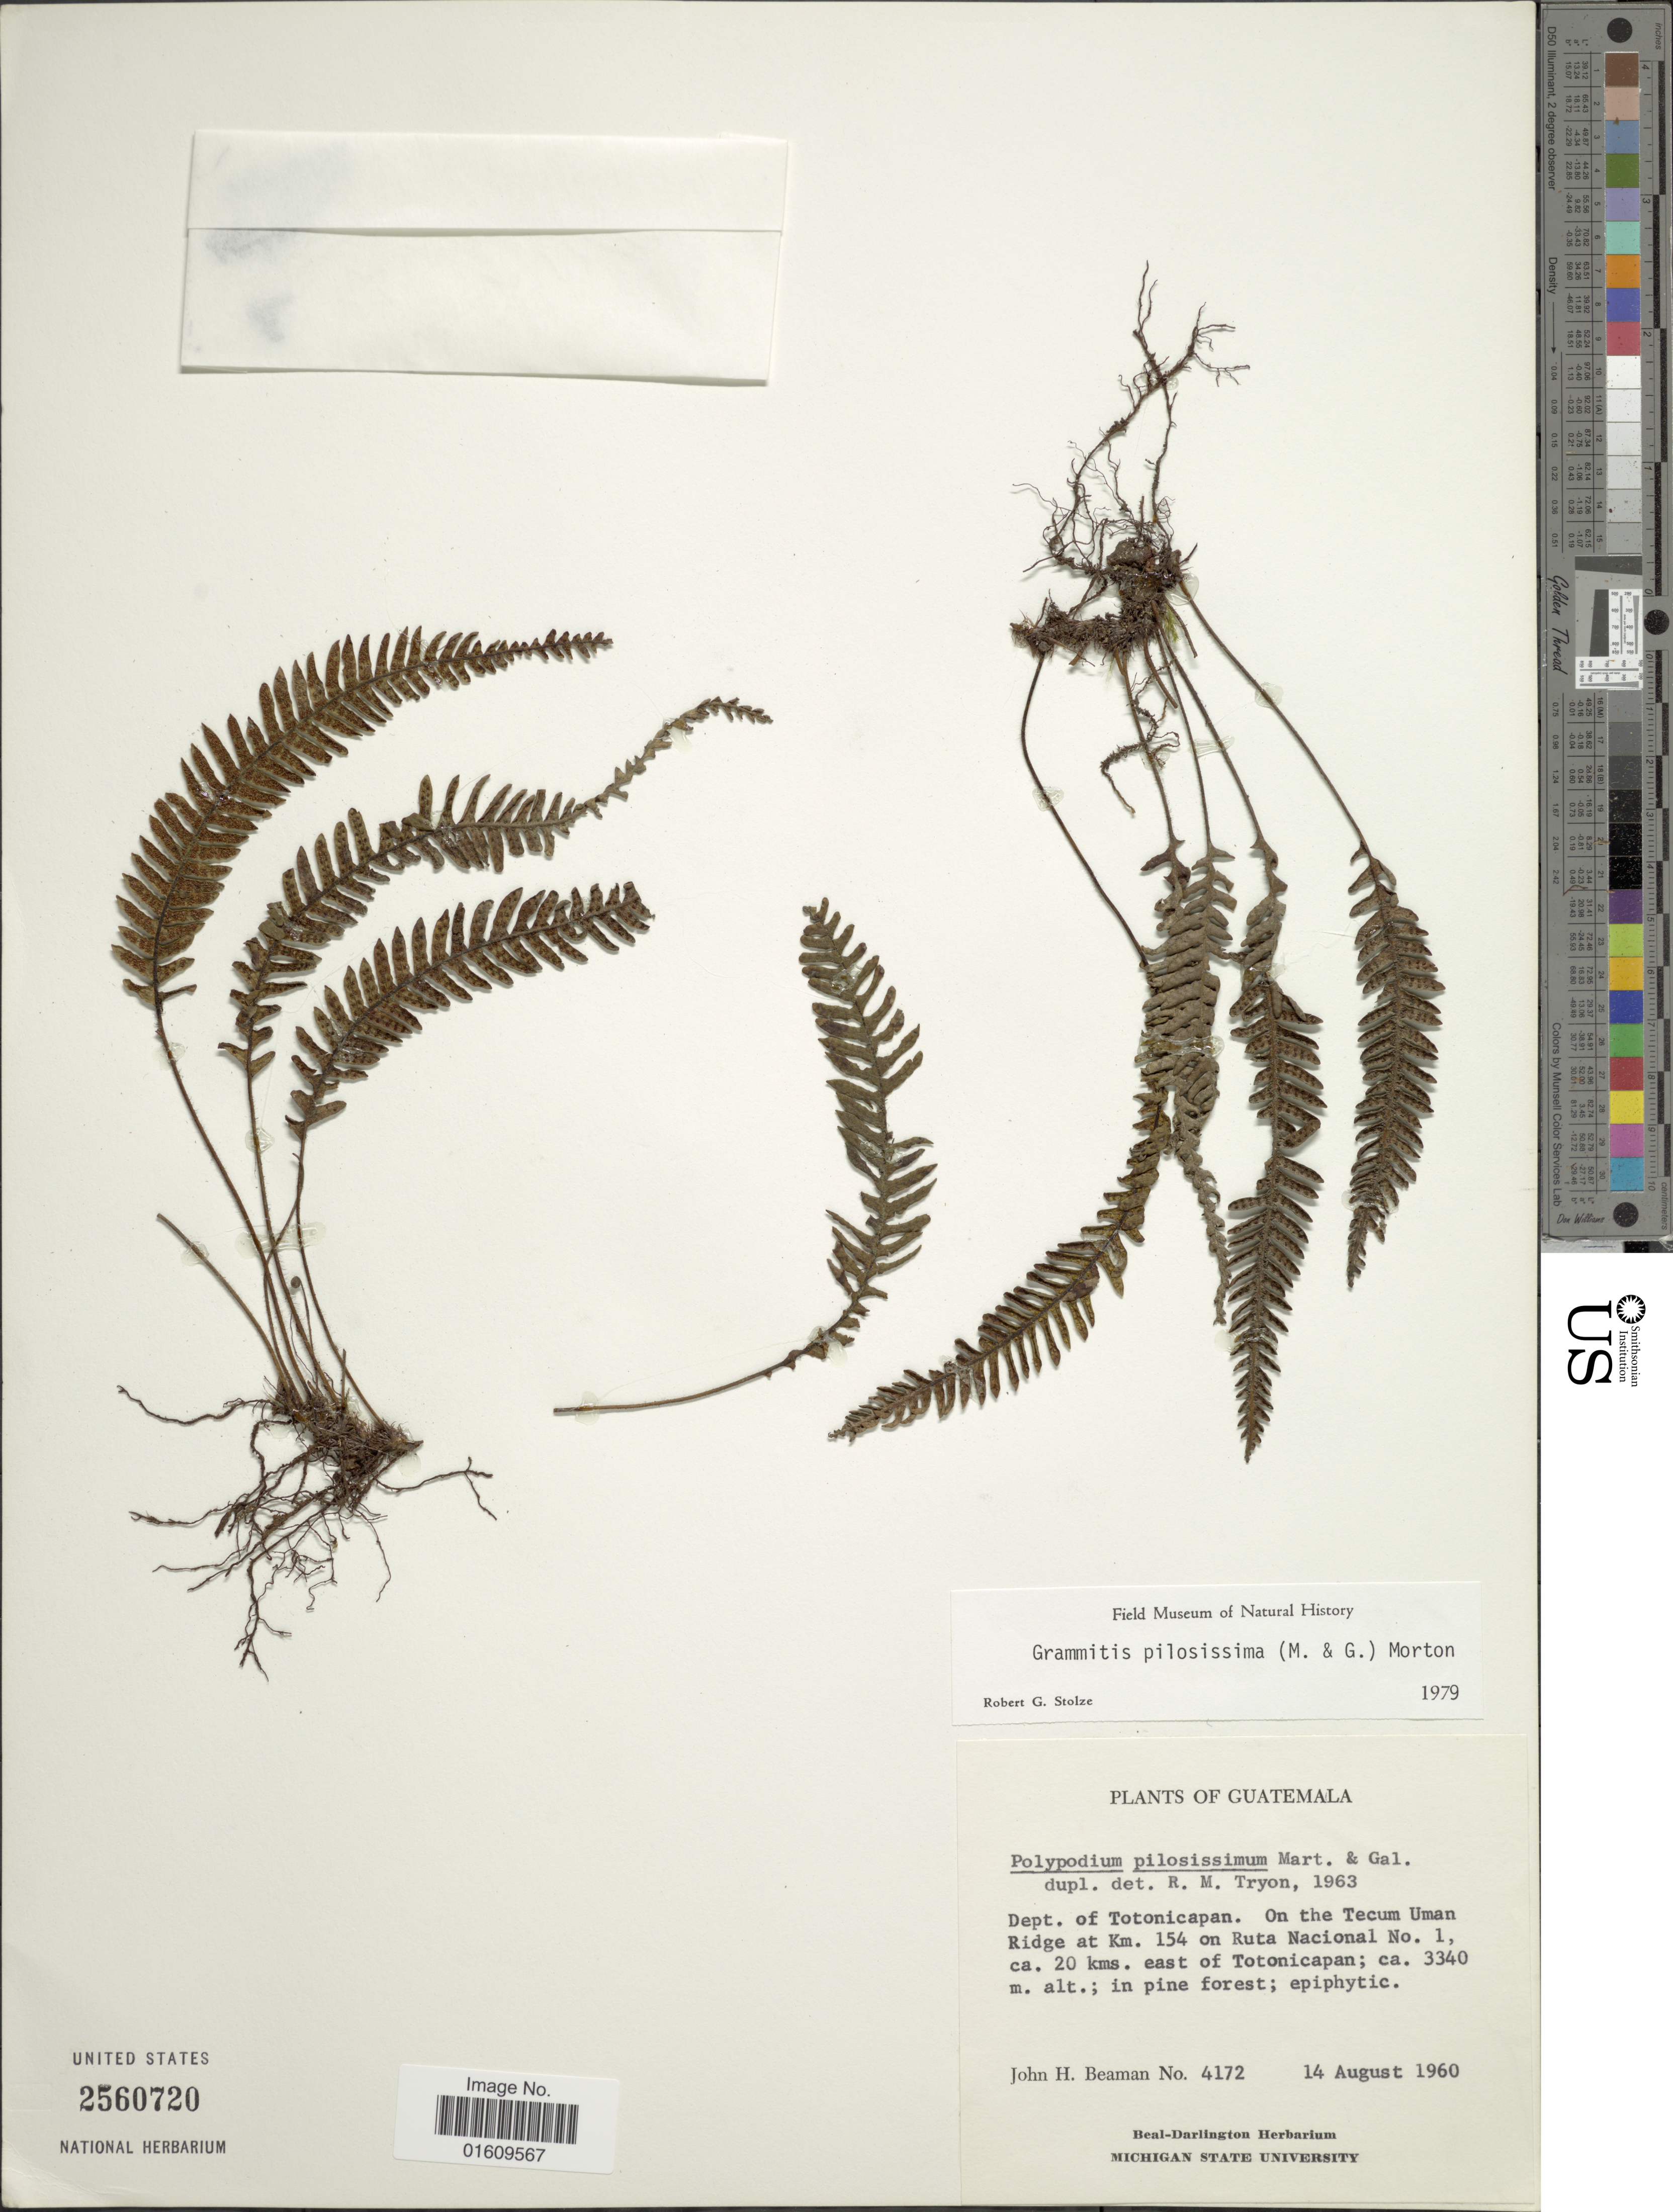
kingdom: Plantae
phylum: Tracheophyta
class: Polypodiopsida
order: Polypodiales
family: Polypodiaceae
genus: Melpomene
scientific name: Melpomene pilosissima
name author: (M. Martens & Galeotti) A.R. Sm. & R.C. Moran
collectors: J. H. Beaman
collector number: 4172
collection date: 1960-08-14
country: Guatemala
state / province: Totonicapan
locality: Dept. of Totonicapan, on the Tecum Uman Ridge at Km. 154 on Ruta Nacional no 1, ca 20 kms East of Totonicapan.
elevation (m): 3340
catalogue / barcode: US 2560720